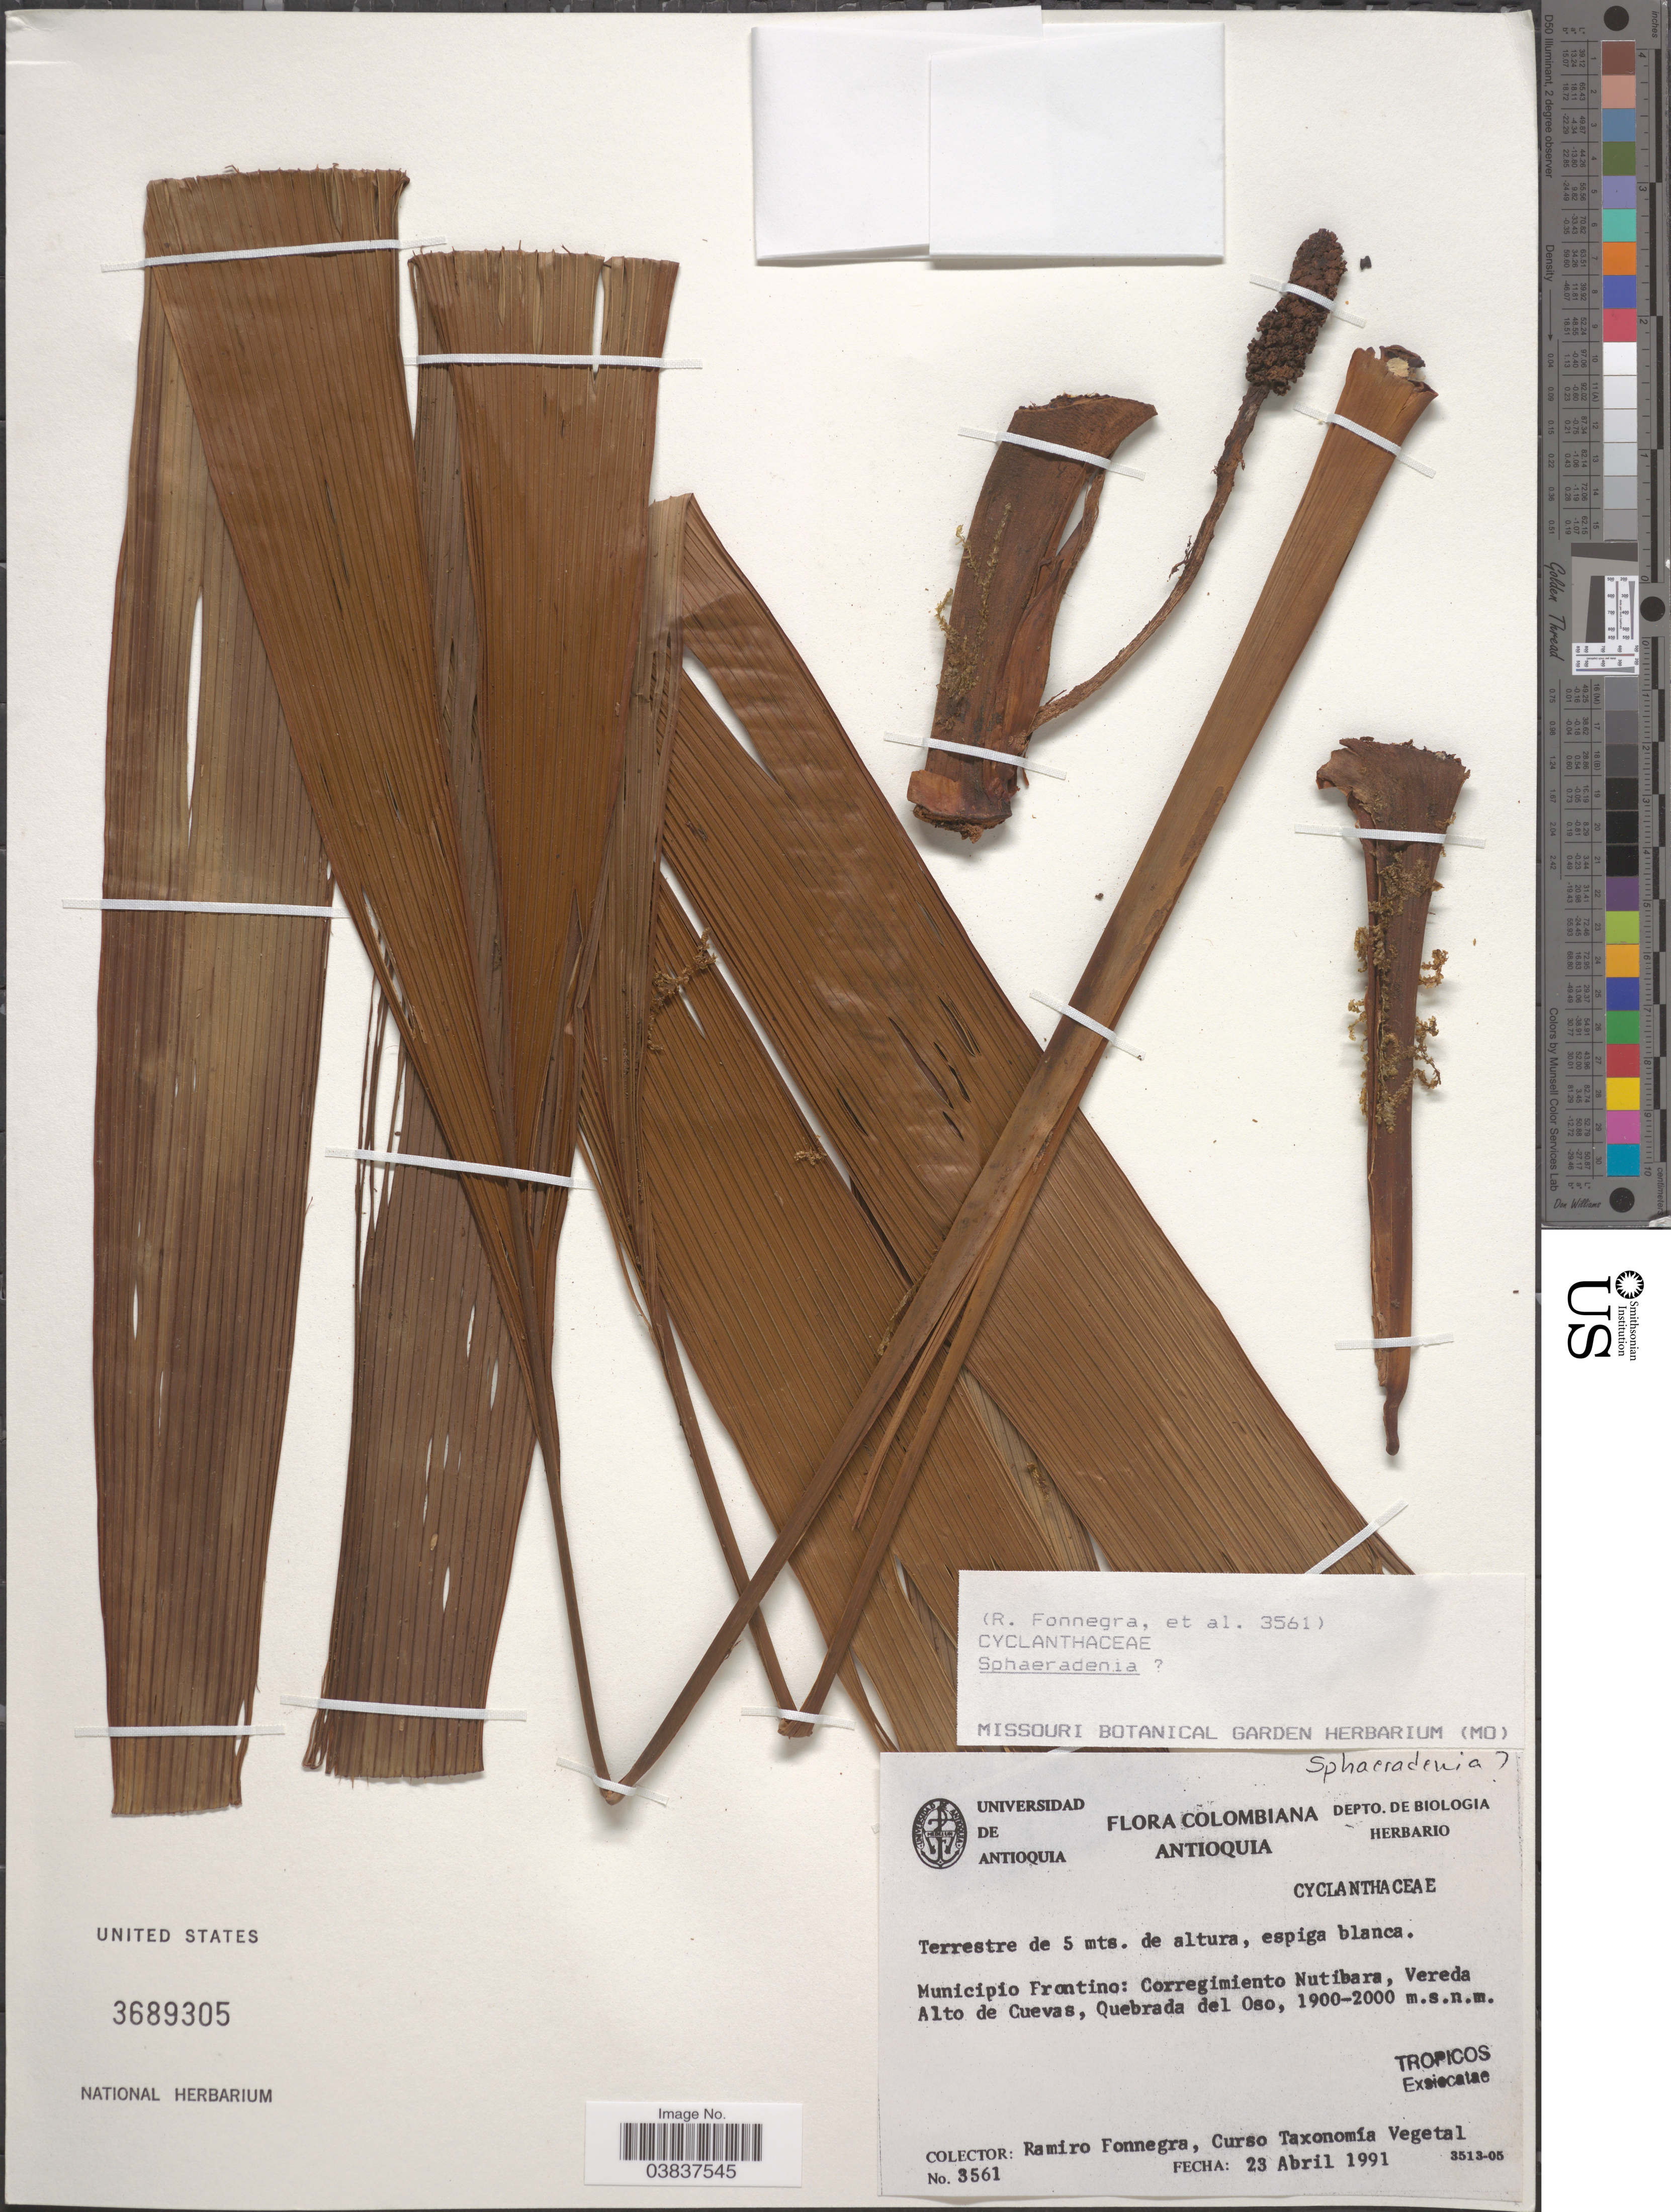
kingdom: Plantae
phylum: Tracheophyta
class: Liliopsida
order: Pandanales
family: Cyclanthaceae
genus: Sphaeradenia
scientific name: Sphaeradenia sp.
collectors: R. Fonnegra & Curso taxonomía vegetal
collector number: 3561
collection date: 1991-04-23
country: Colombia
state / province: Antioquia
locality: Municipio Frontino: Corregimiento Nutibara, Vereda Alto de Cuevas, Quebrada del Oso.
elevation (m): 1900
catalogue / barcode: US 3689305